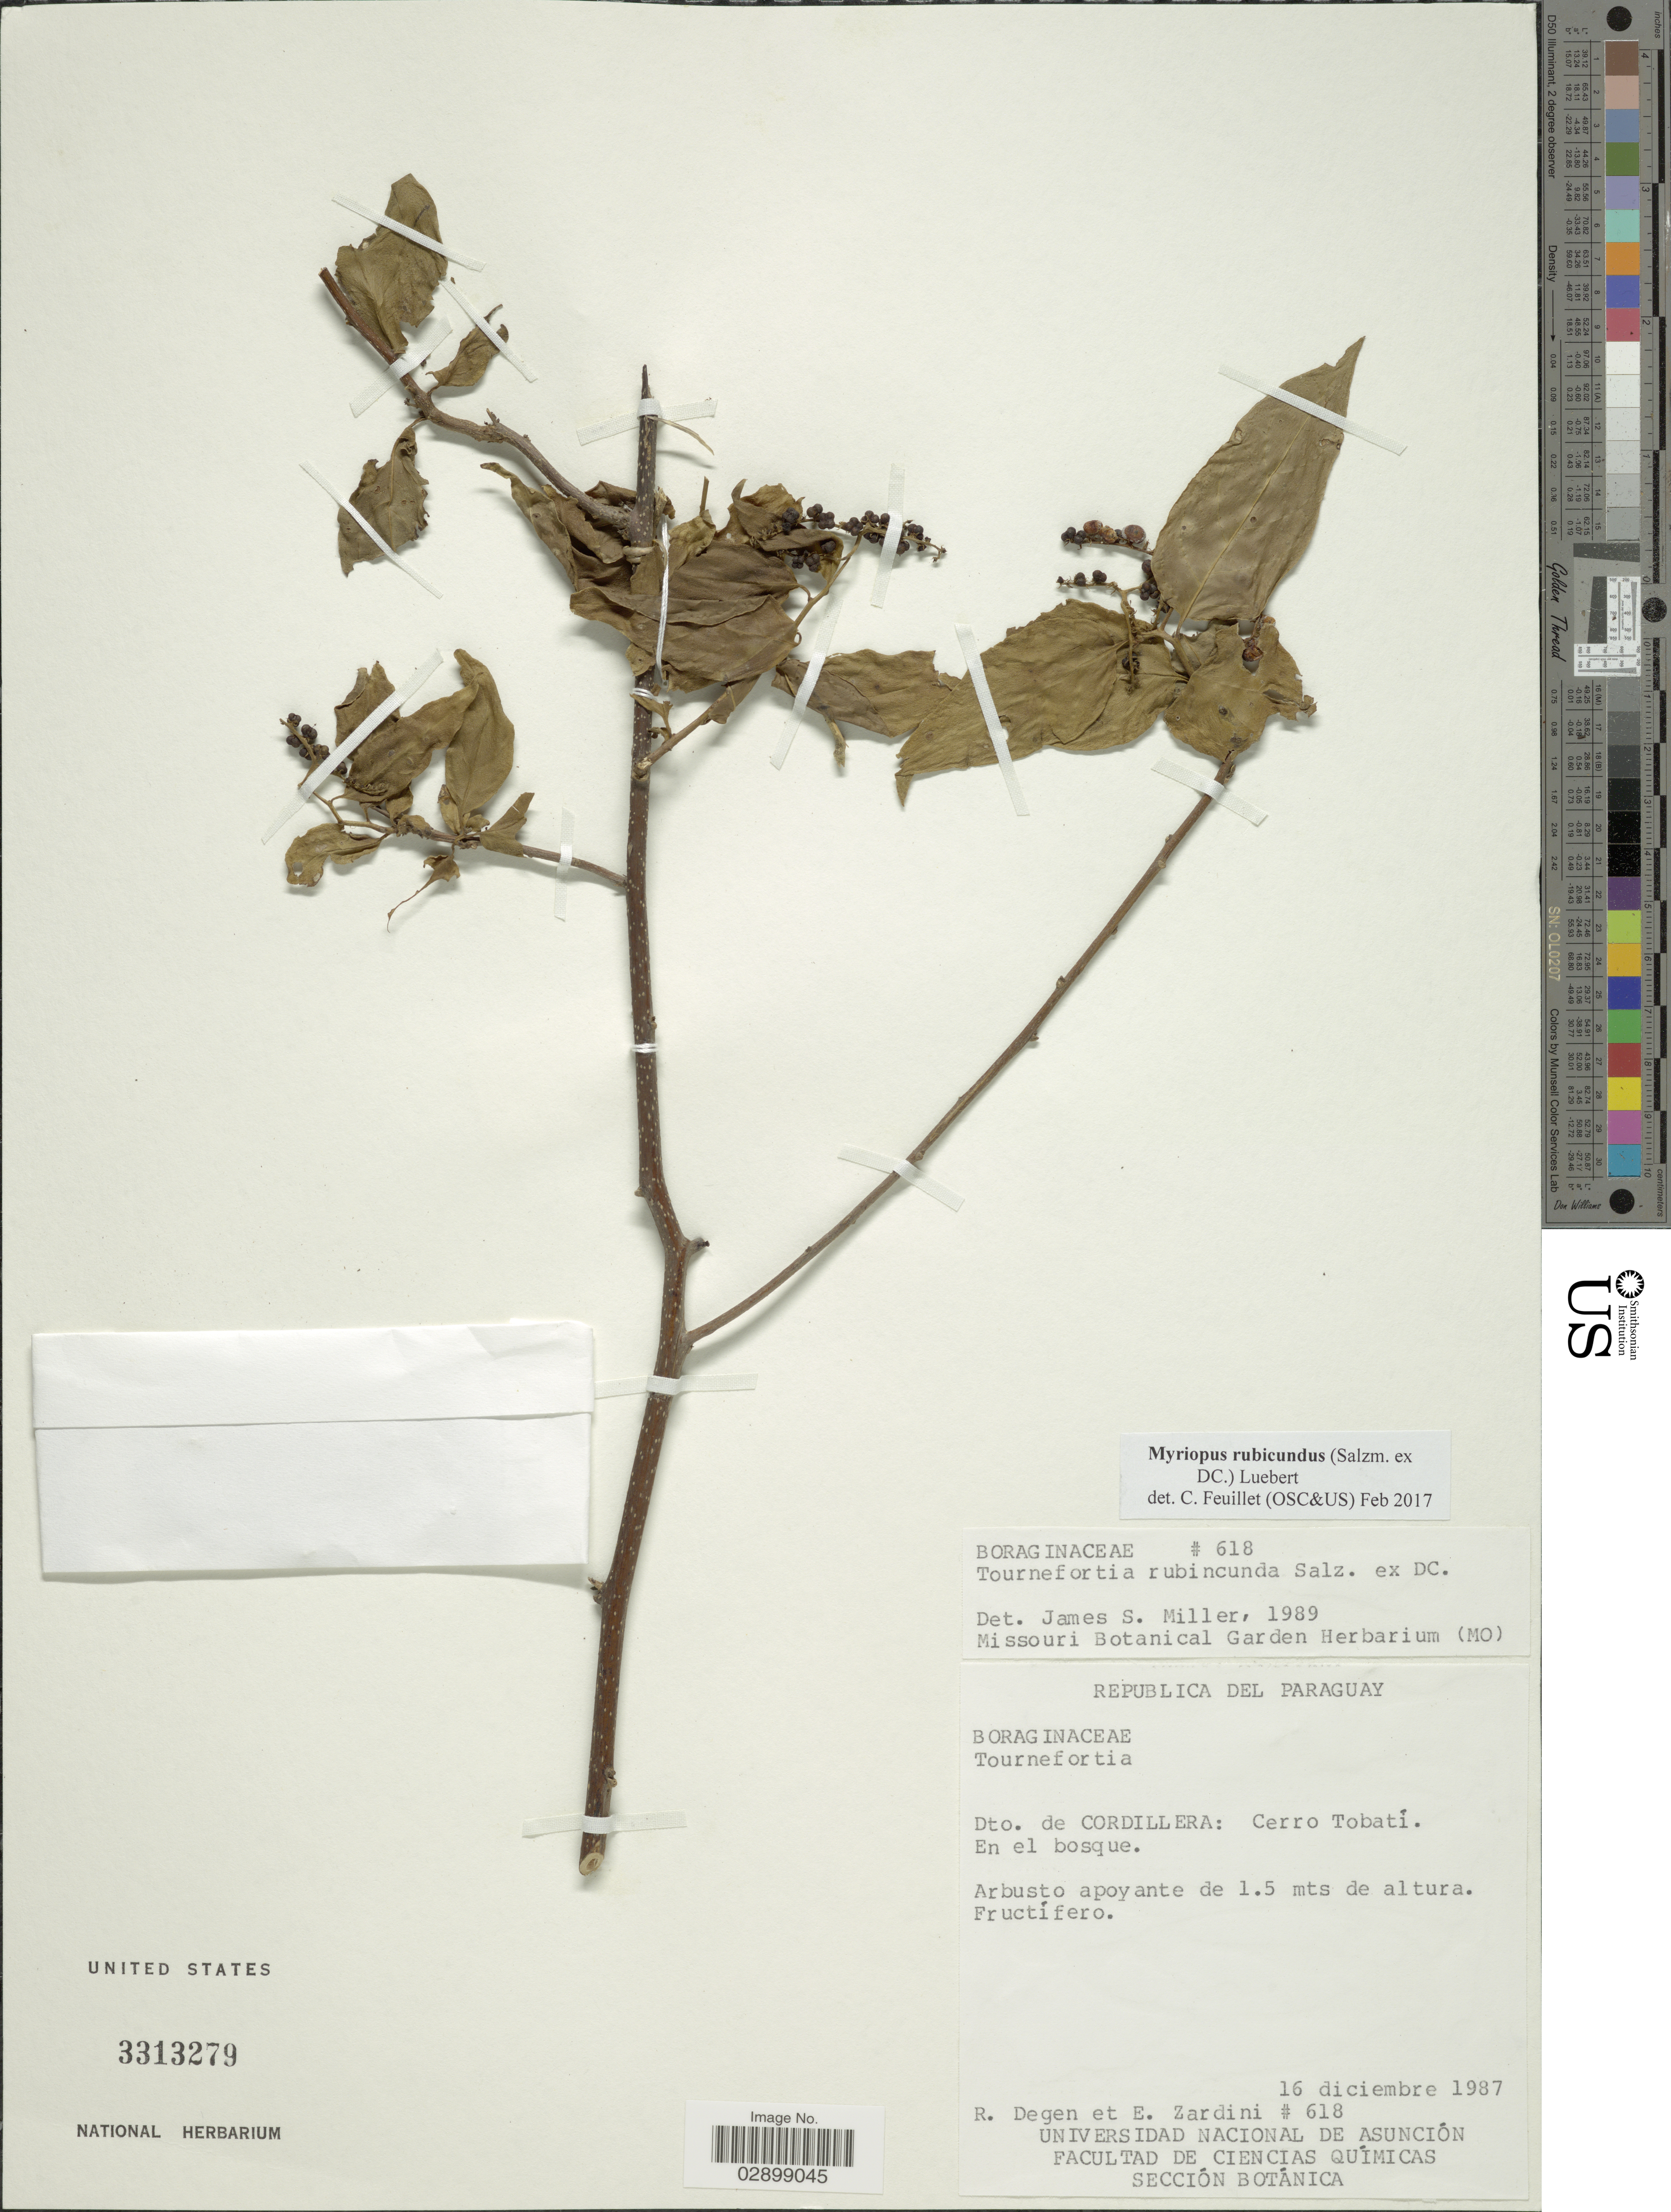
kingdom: Plantae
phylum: Tracheophyta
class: Magnoliopsida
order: Boraginales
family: Heliotropiaceae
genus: Myriopus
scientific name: Myriopus rubicundus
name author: (Salzm. ex DC.)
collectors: R. Degen & E. Zardini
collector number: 618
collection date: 1987-12-16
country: Paraguay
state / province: Cordillera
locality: Dto. de Cordillera: Cerro Tobatí.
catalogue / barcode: US 3313279